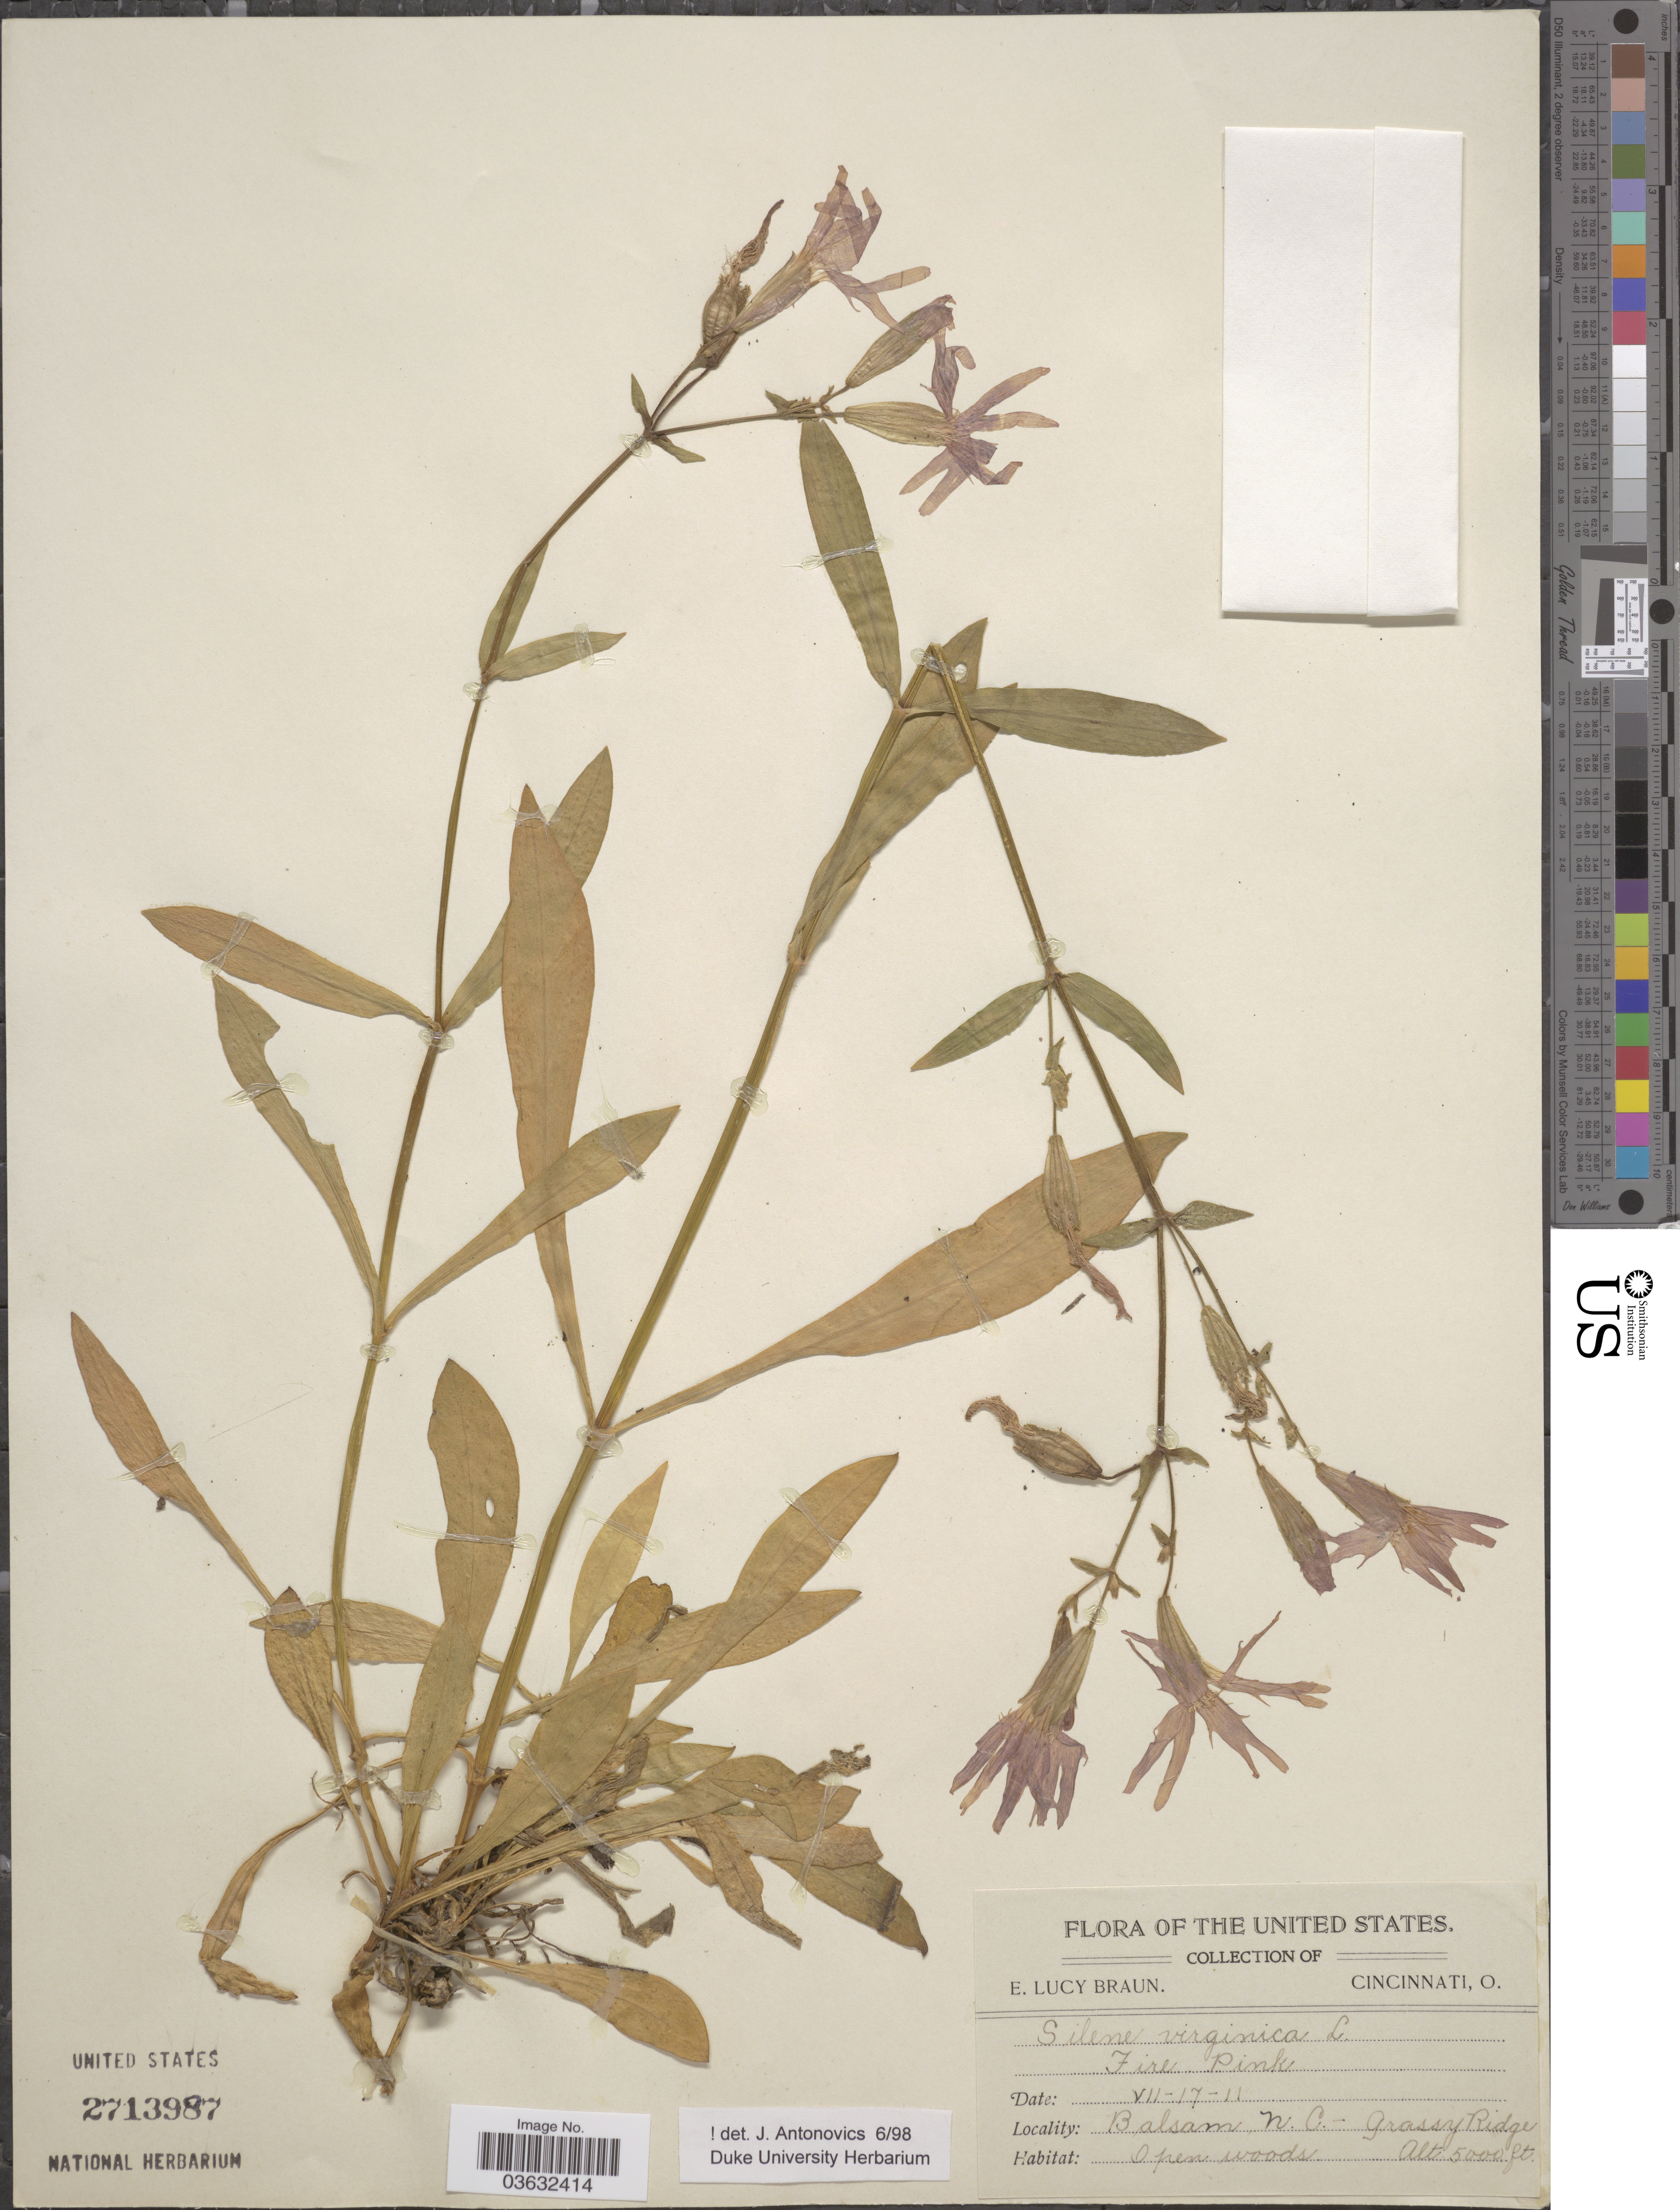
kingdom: Plantae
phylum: Tracheophyta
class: Magnoliopsida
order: Caryophyllales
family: Caryophyllaceae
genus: Silene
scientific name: Silene virginica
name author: L.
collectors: E. L. Braun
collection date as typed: Transcribed d/m/y: 17/7/11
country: United States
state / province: North Carolina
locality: Balsam. Grassy Ridge.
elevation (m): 1524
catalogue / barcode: US 2713987